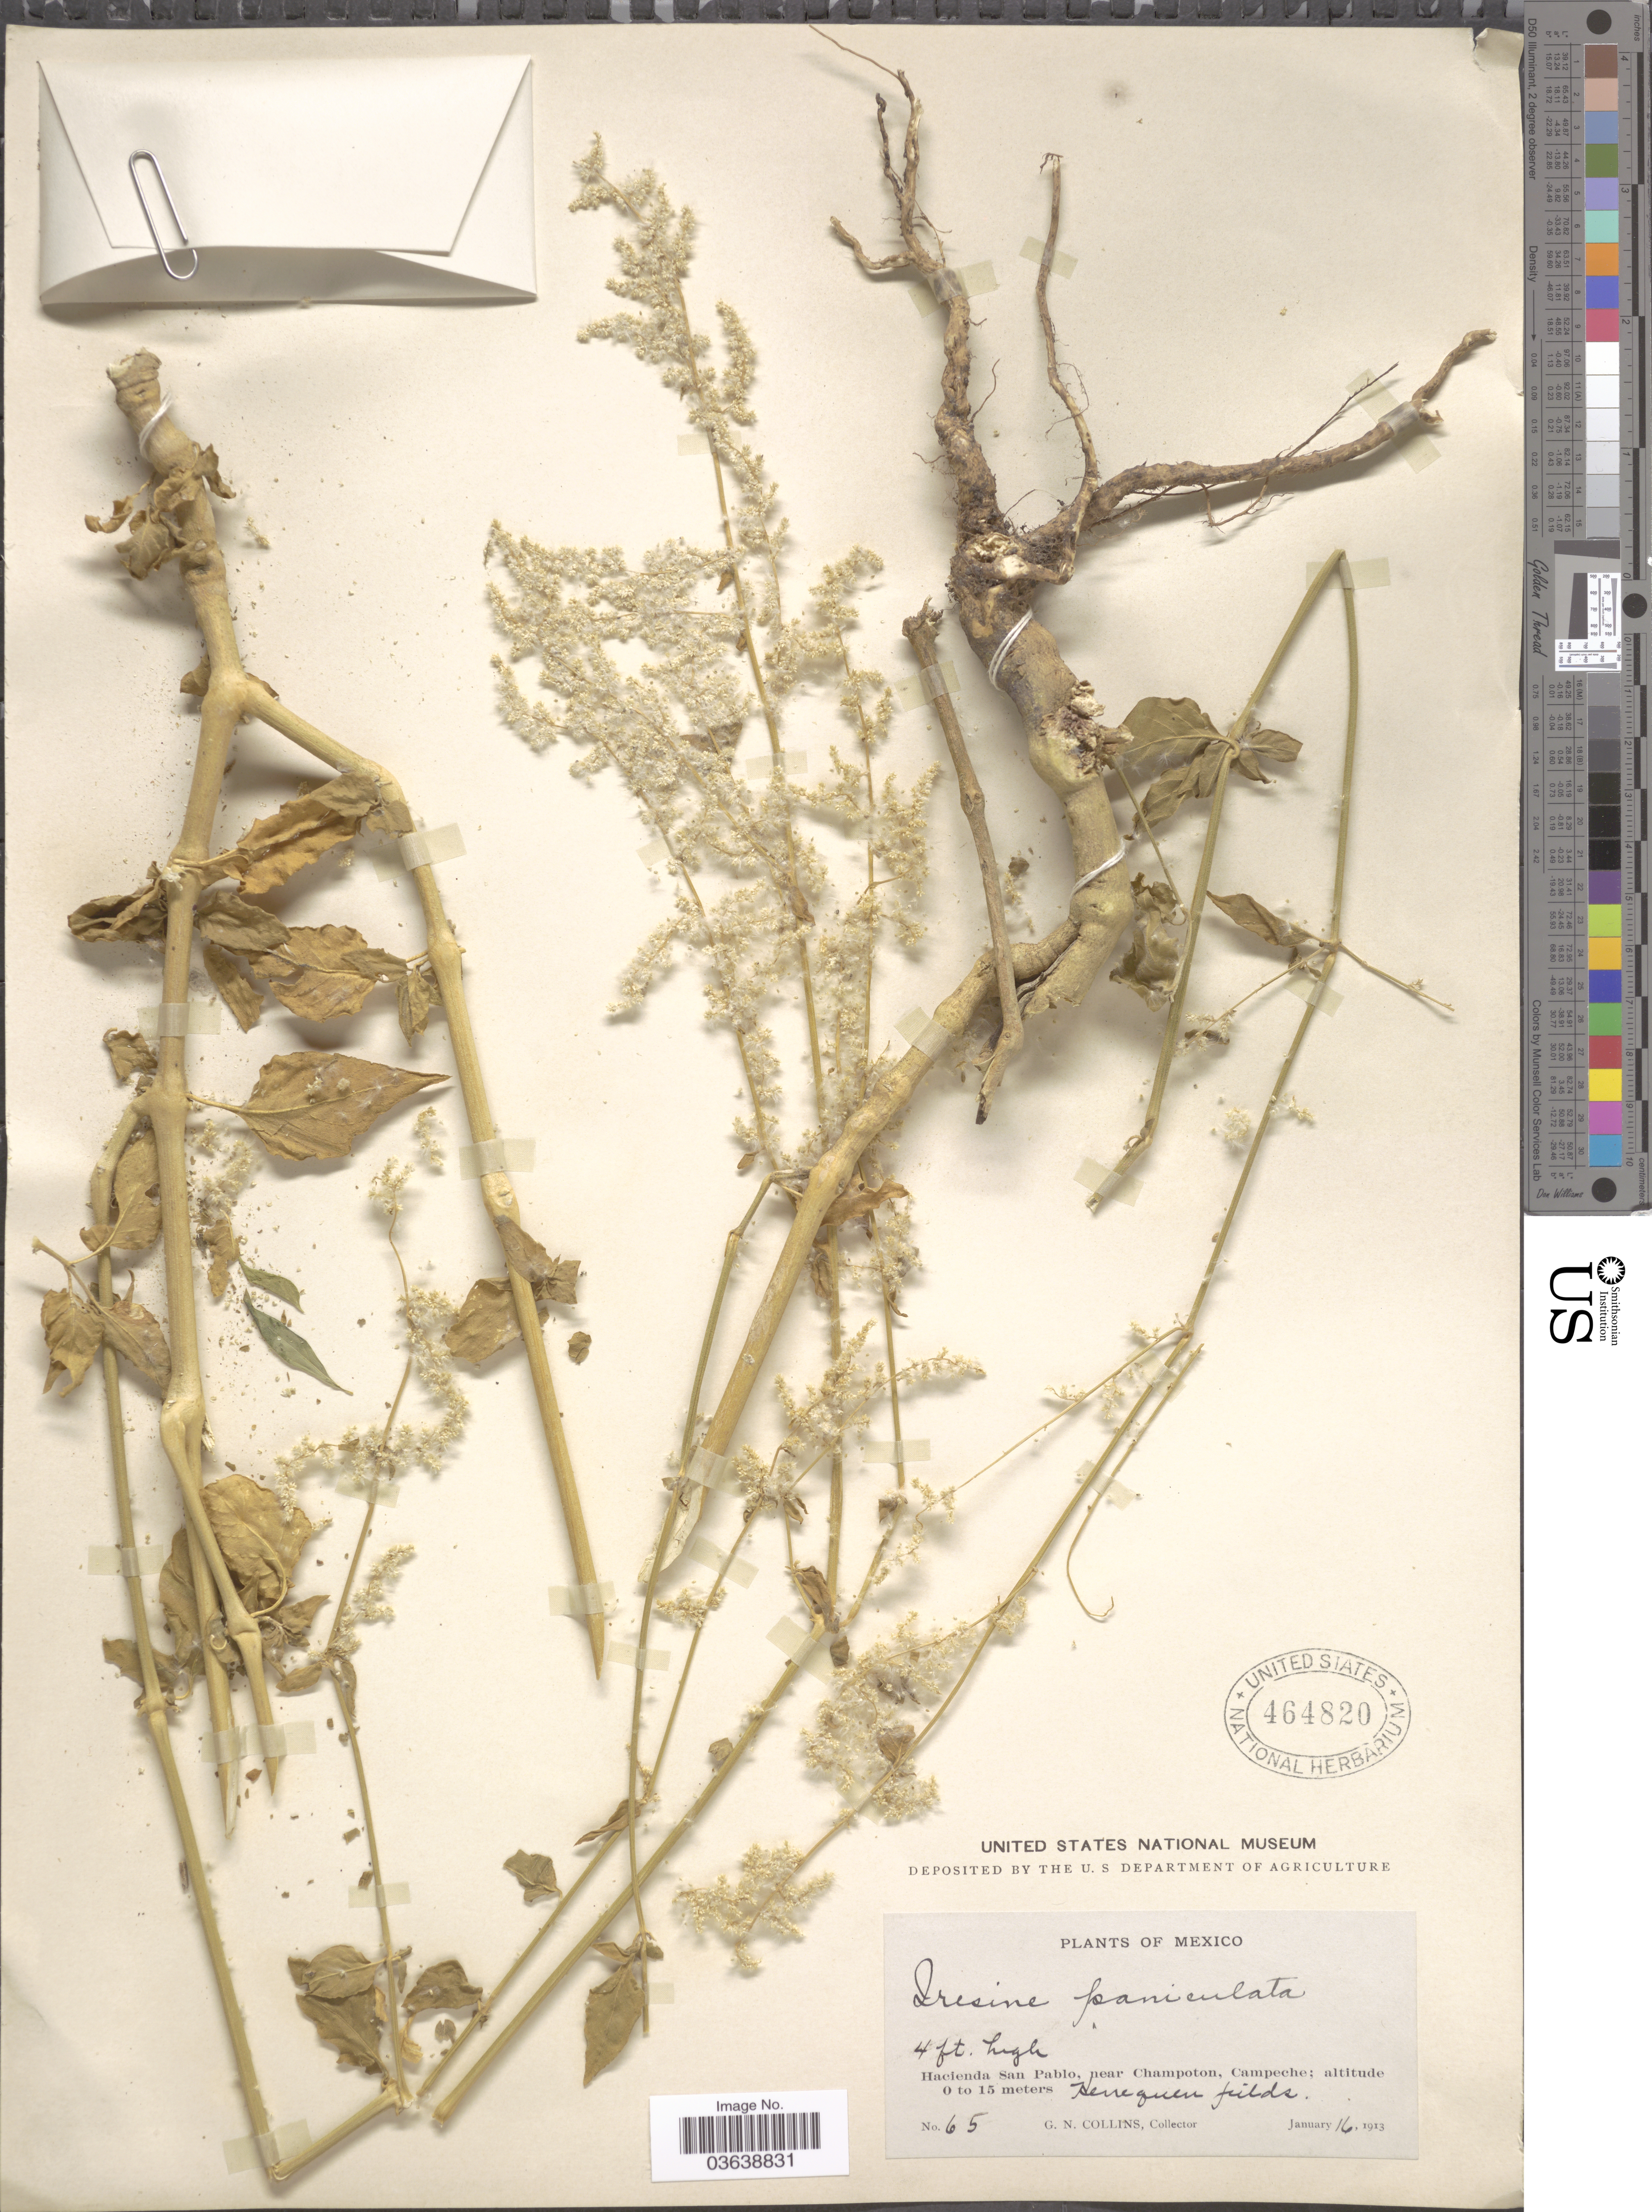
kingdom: Plantae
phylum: Tracheophyta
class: Magnoliopsida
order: Caryophyllales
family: Amaranthaceae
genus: Iresine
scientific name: Iresine celosia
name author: L.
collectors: G. Collins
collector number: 65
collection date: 1913-01-16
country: Mexico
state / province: Campeche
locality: Hacienda San Pablo, near Champoton.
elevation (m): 0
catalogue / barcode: US 464820